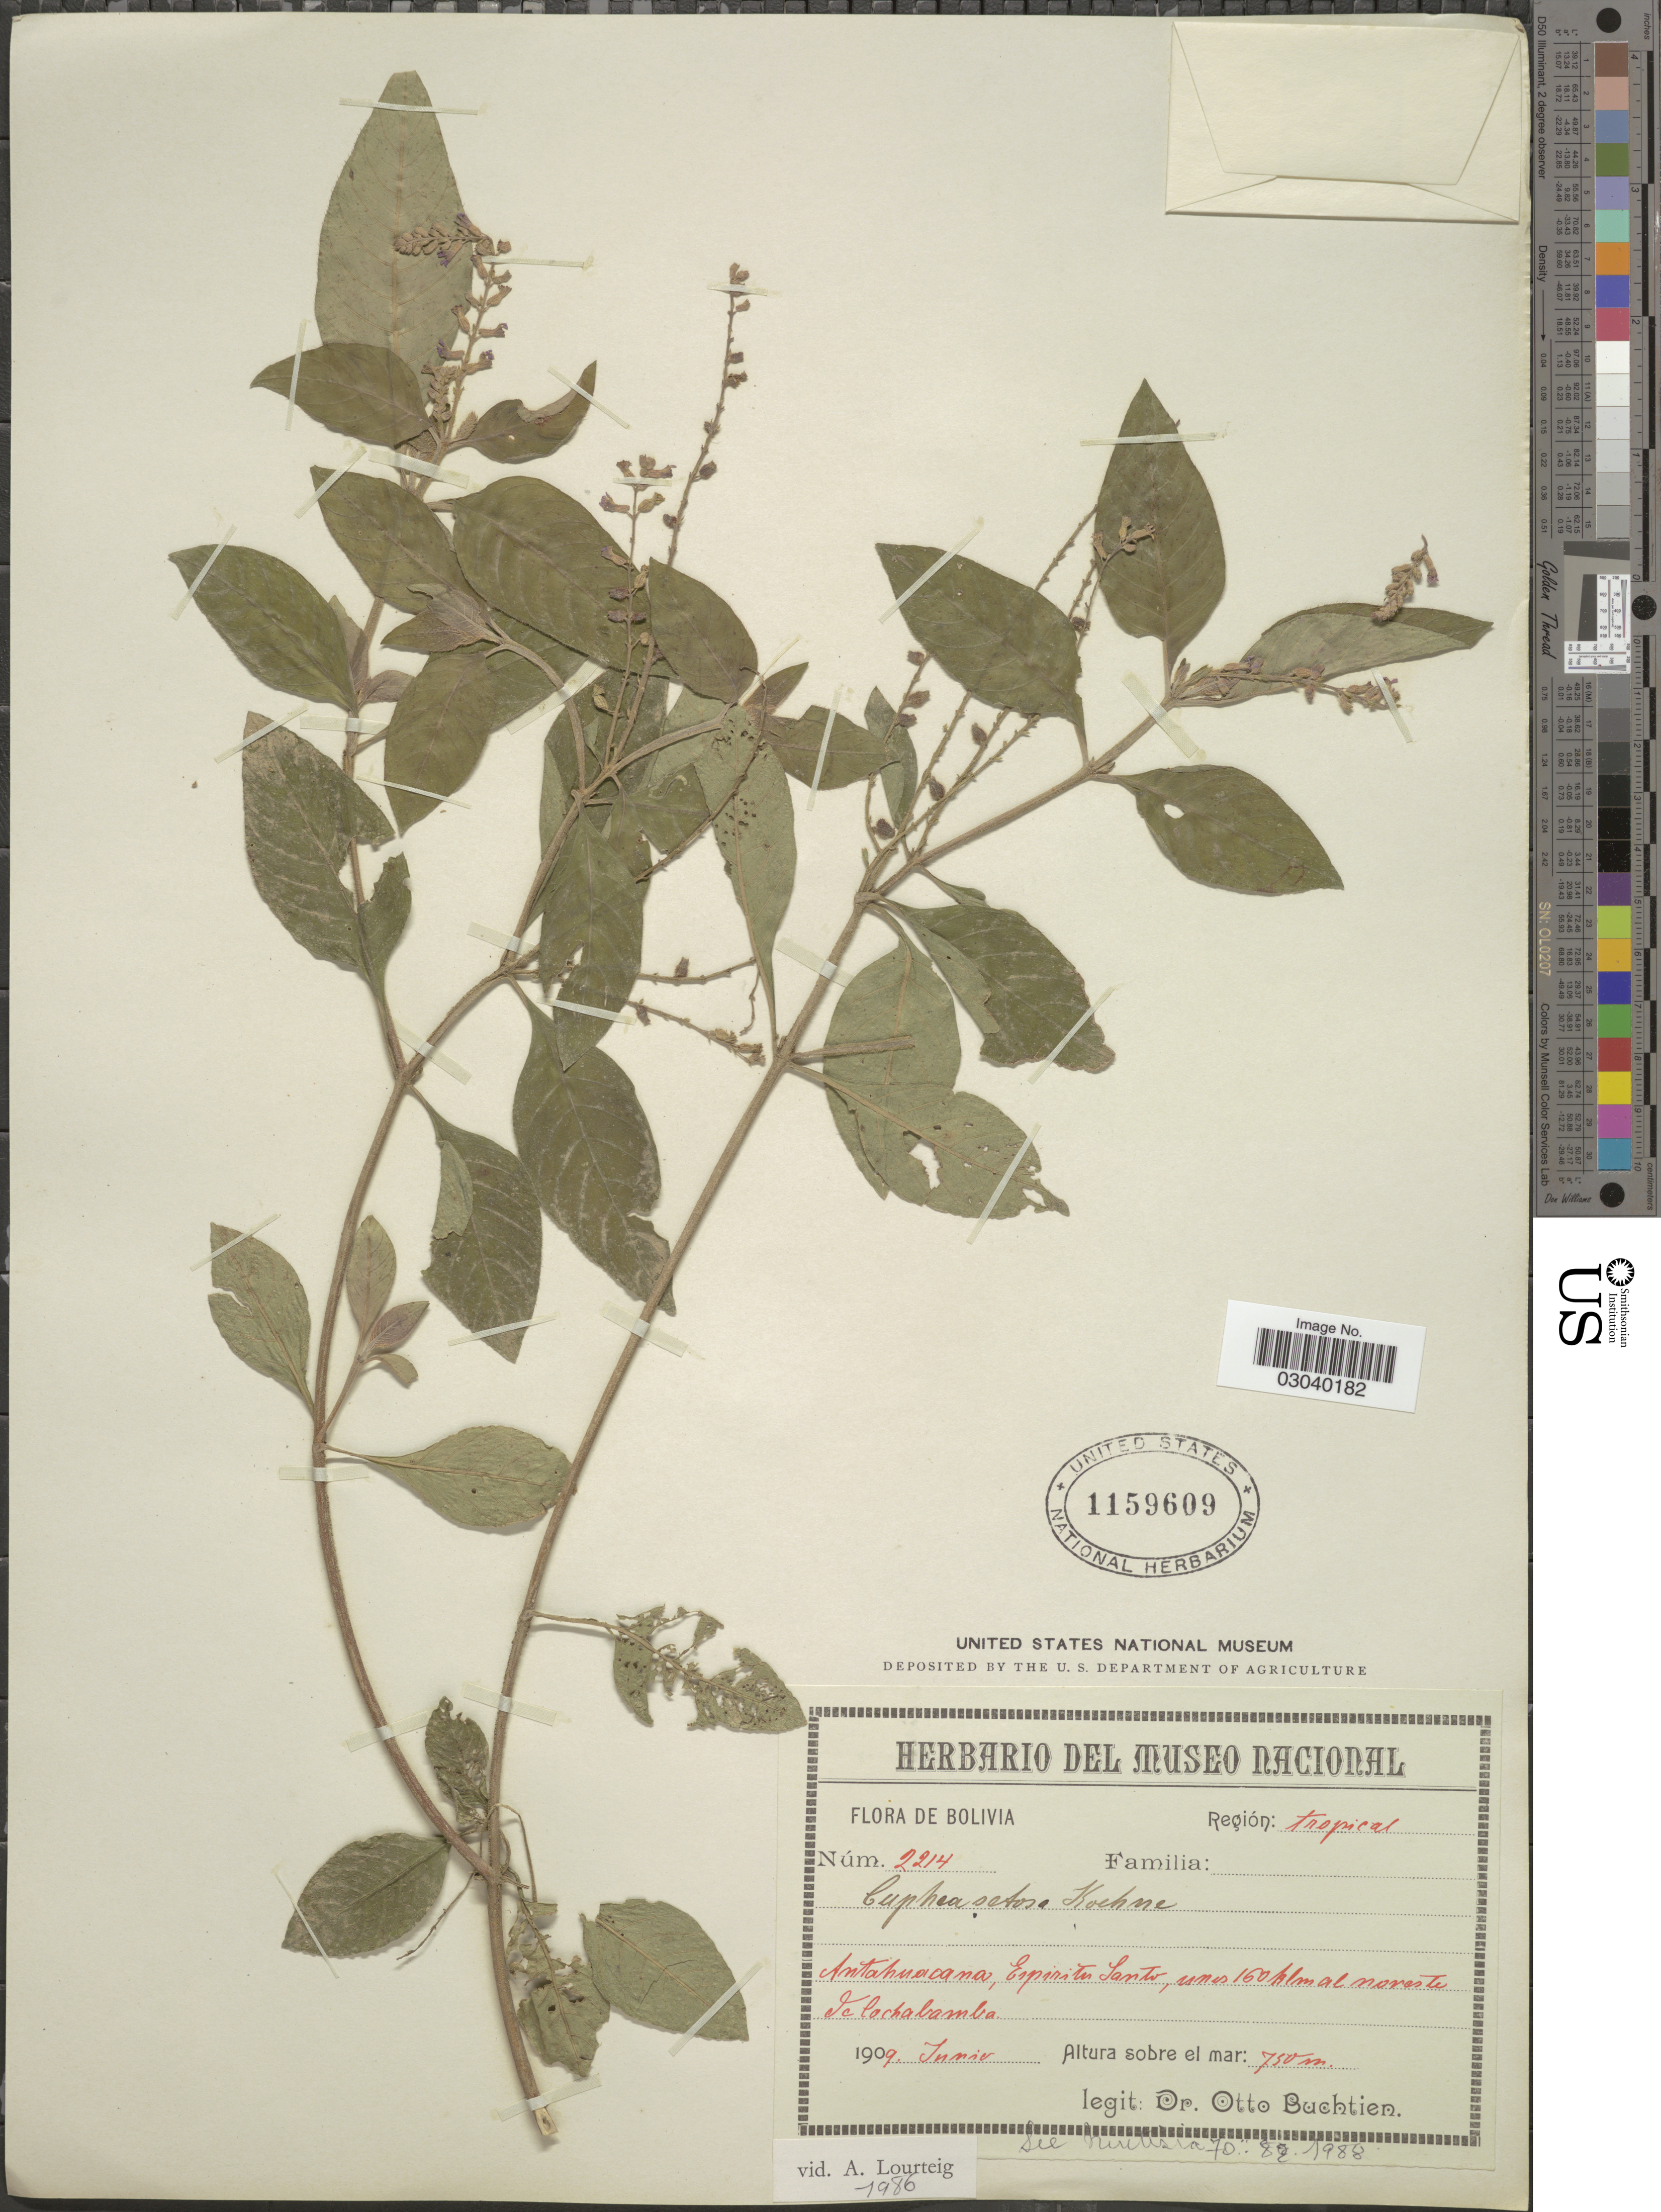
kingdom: Plantae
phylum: Tracheophyta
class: Magnoliopsida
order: Myrtales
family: Lythraceae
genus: Cuphea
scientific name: Cuphea setosa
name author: Koehne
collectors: O. Buchtien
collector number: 2214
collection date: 1909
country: Bolivia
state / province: Cochabamba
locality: Región: tropical, Antahuacana, Espiritu Santo, unes 160 klm al noreste de Cochabamba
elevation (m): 750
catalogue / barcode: US 1159609